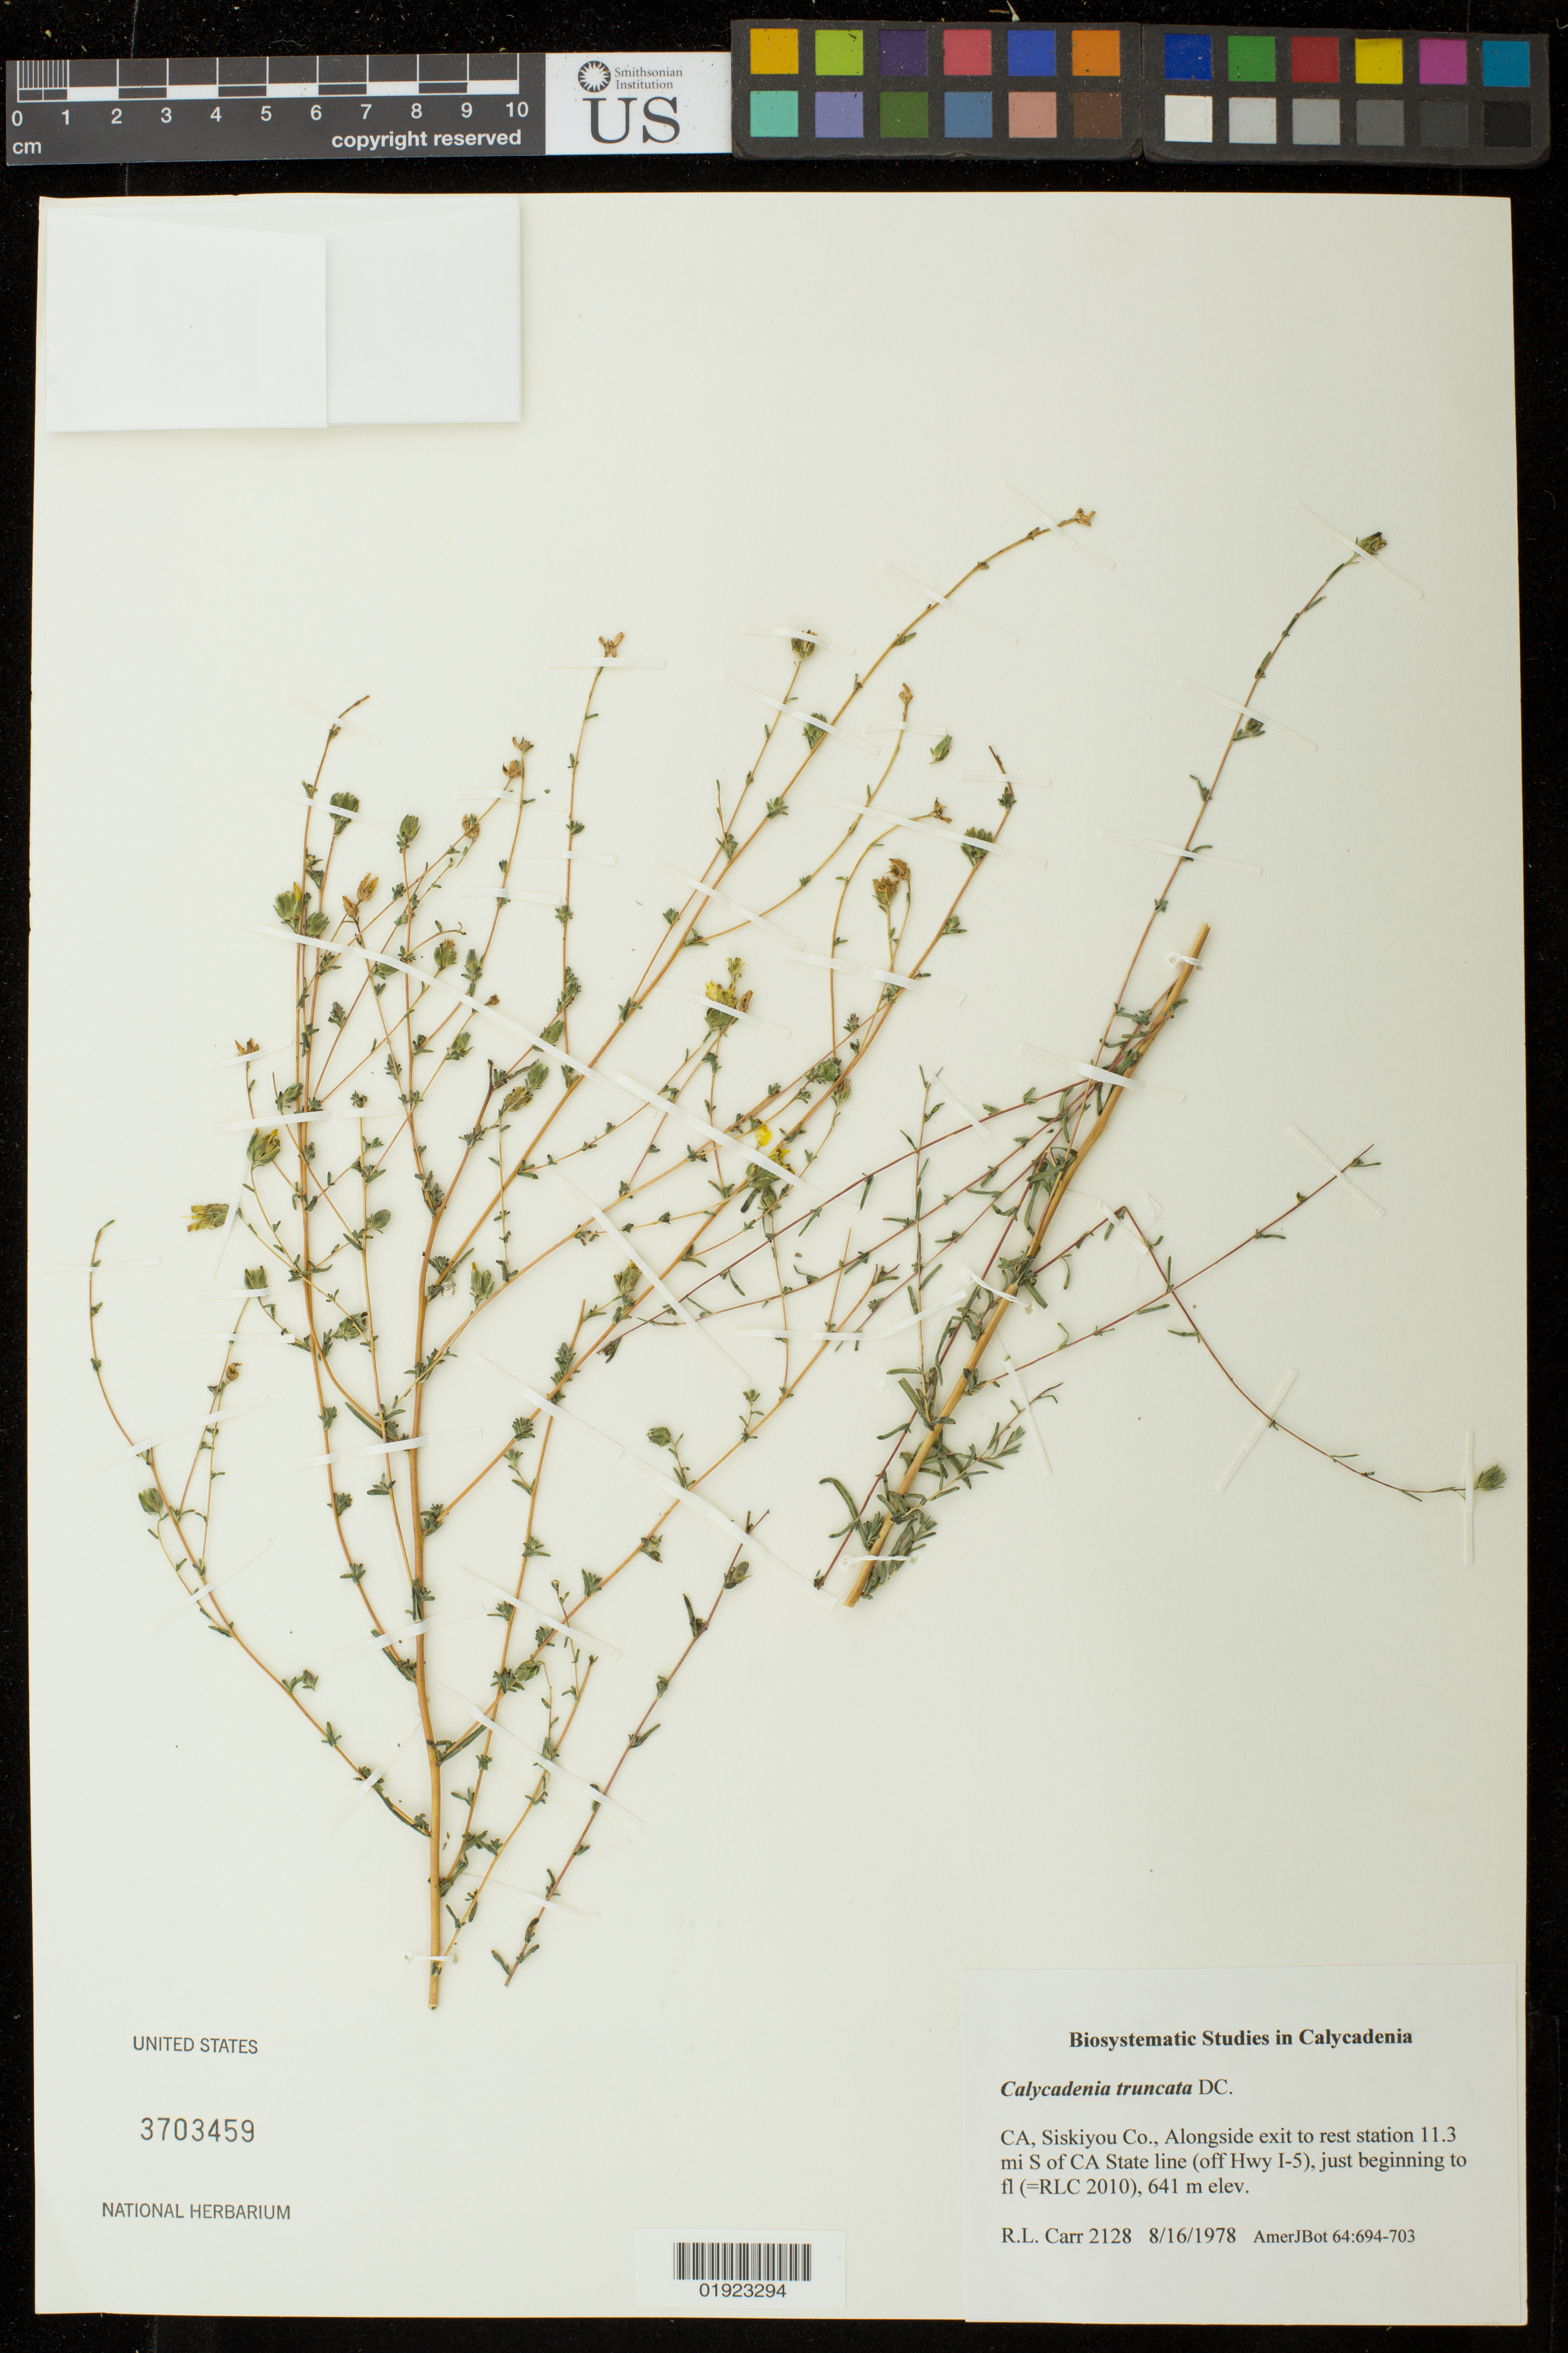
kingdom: Plantae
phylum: Tracheophyta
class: Magnoliopsida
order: Asterales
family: Asteraceae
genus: Calycadenia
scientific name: Calycadenia truncata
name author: DC.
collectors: R. Carr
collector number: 2128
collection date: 1978-08-16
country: United States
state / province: California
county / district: Siskiyou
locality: Alongside exit to rest station 11.3 mi S of CA state line (off Hwy I-5).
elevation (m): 641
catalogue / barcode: US 3703459